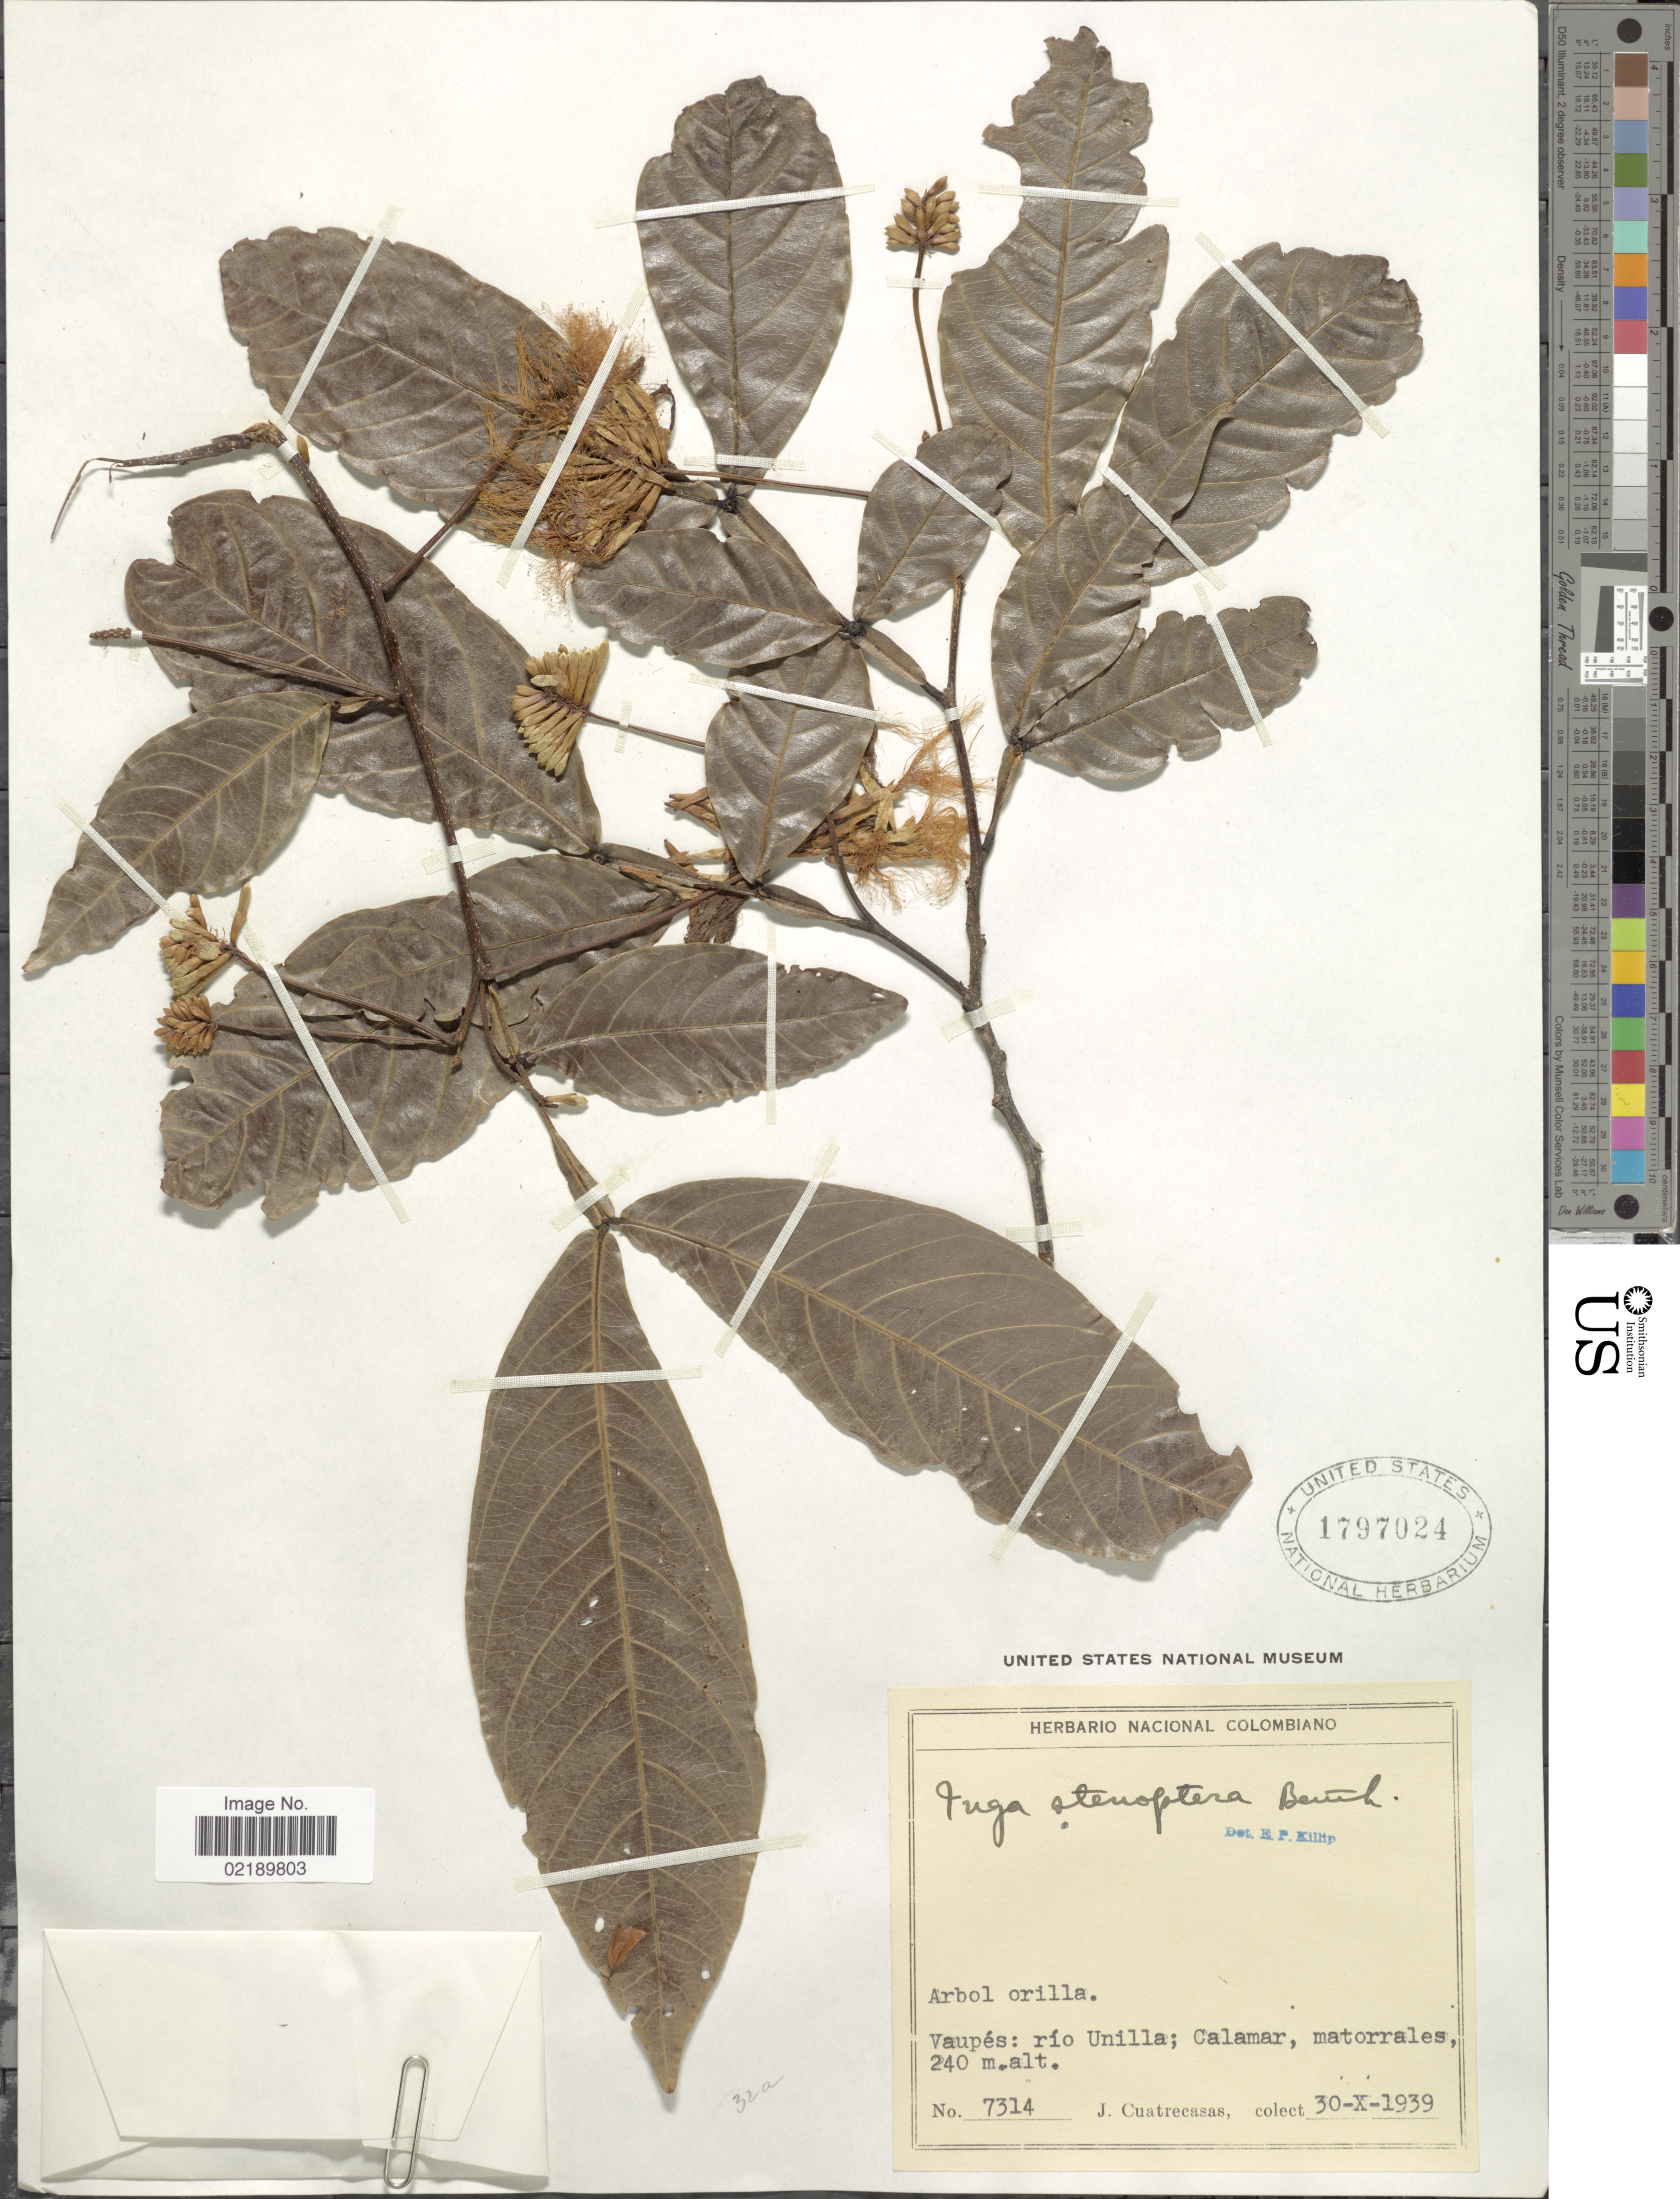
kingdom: Plantae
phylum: Tracheophyta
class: Magnoliopsida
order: Fabales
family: Fabaceae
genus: Inga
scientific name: Inga stenoptera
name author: Benth.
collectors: J. Cuatrecasas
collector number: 7314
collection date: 1939-10-30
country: Colombia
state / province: Vaupés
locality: Vaupés: río Unilla; Calamar, matorrales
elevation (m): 240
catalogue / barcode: US 1797024